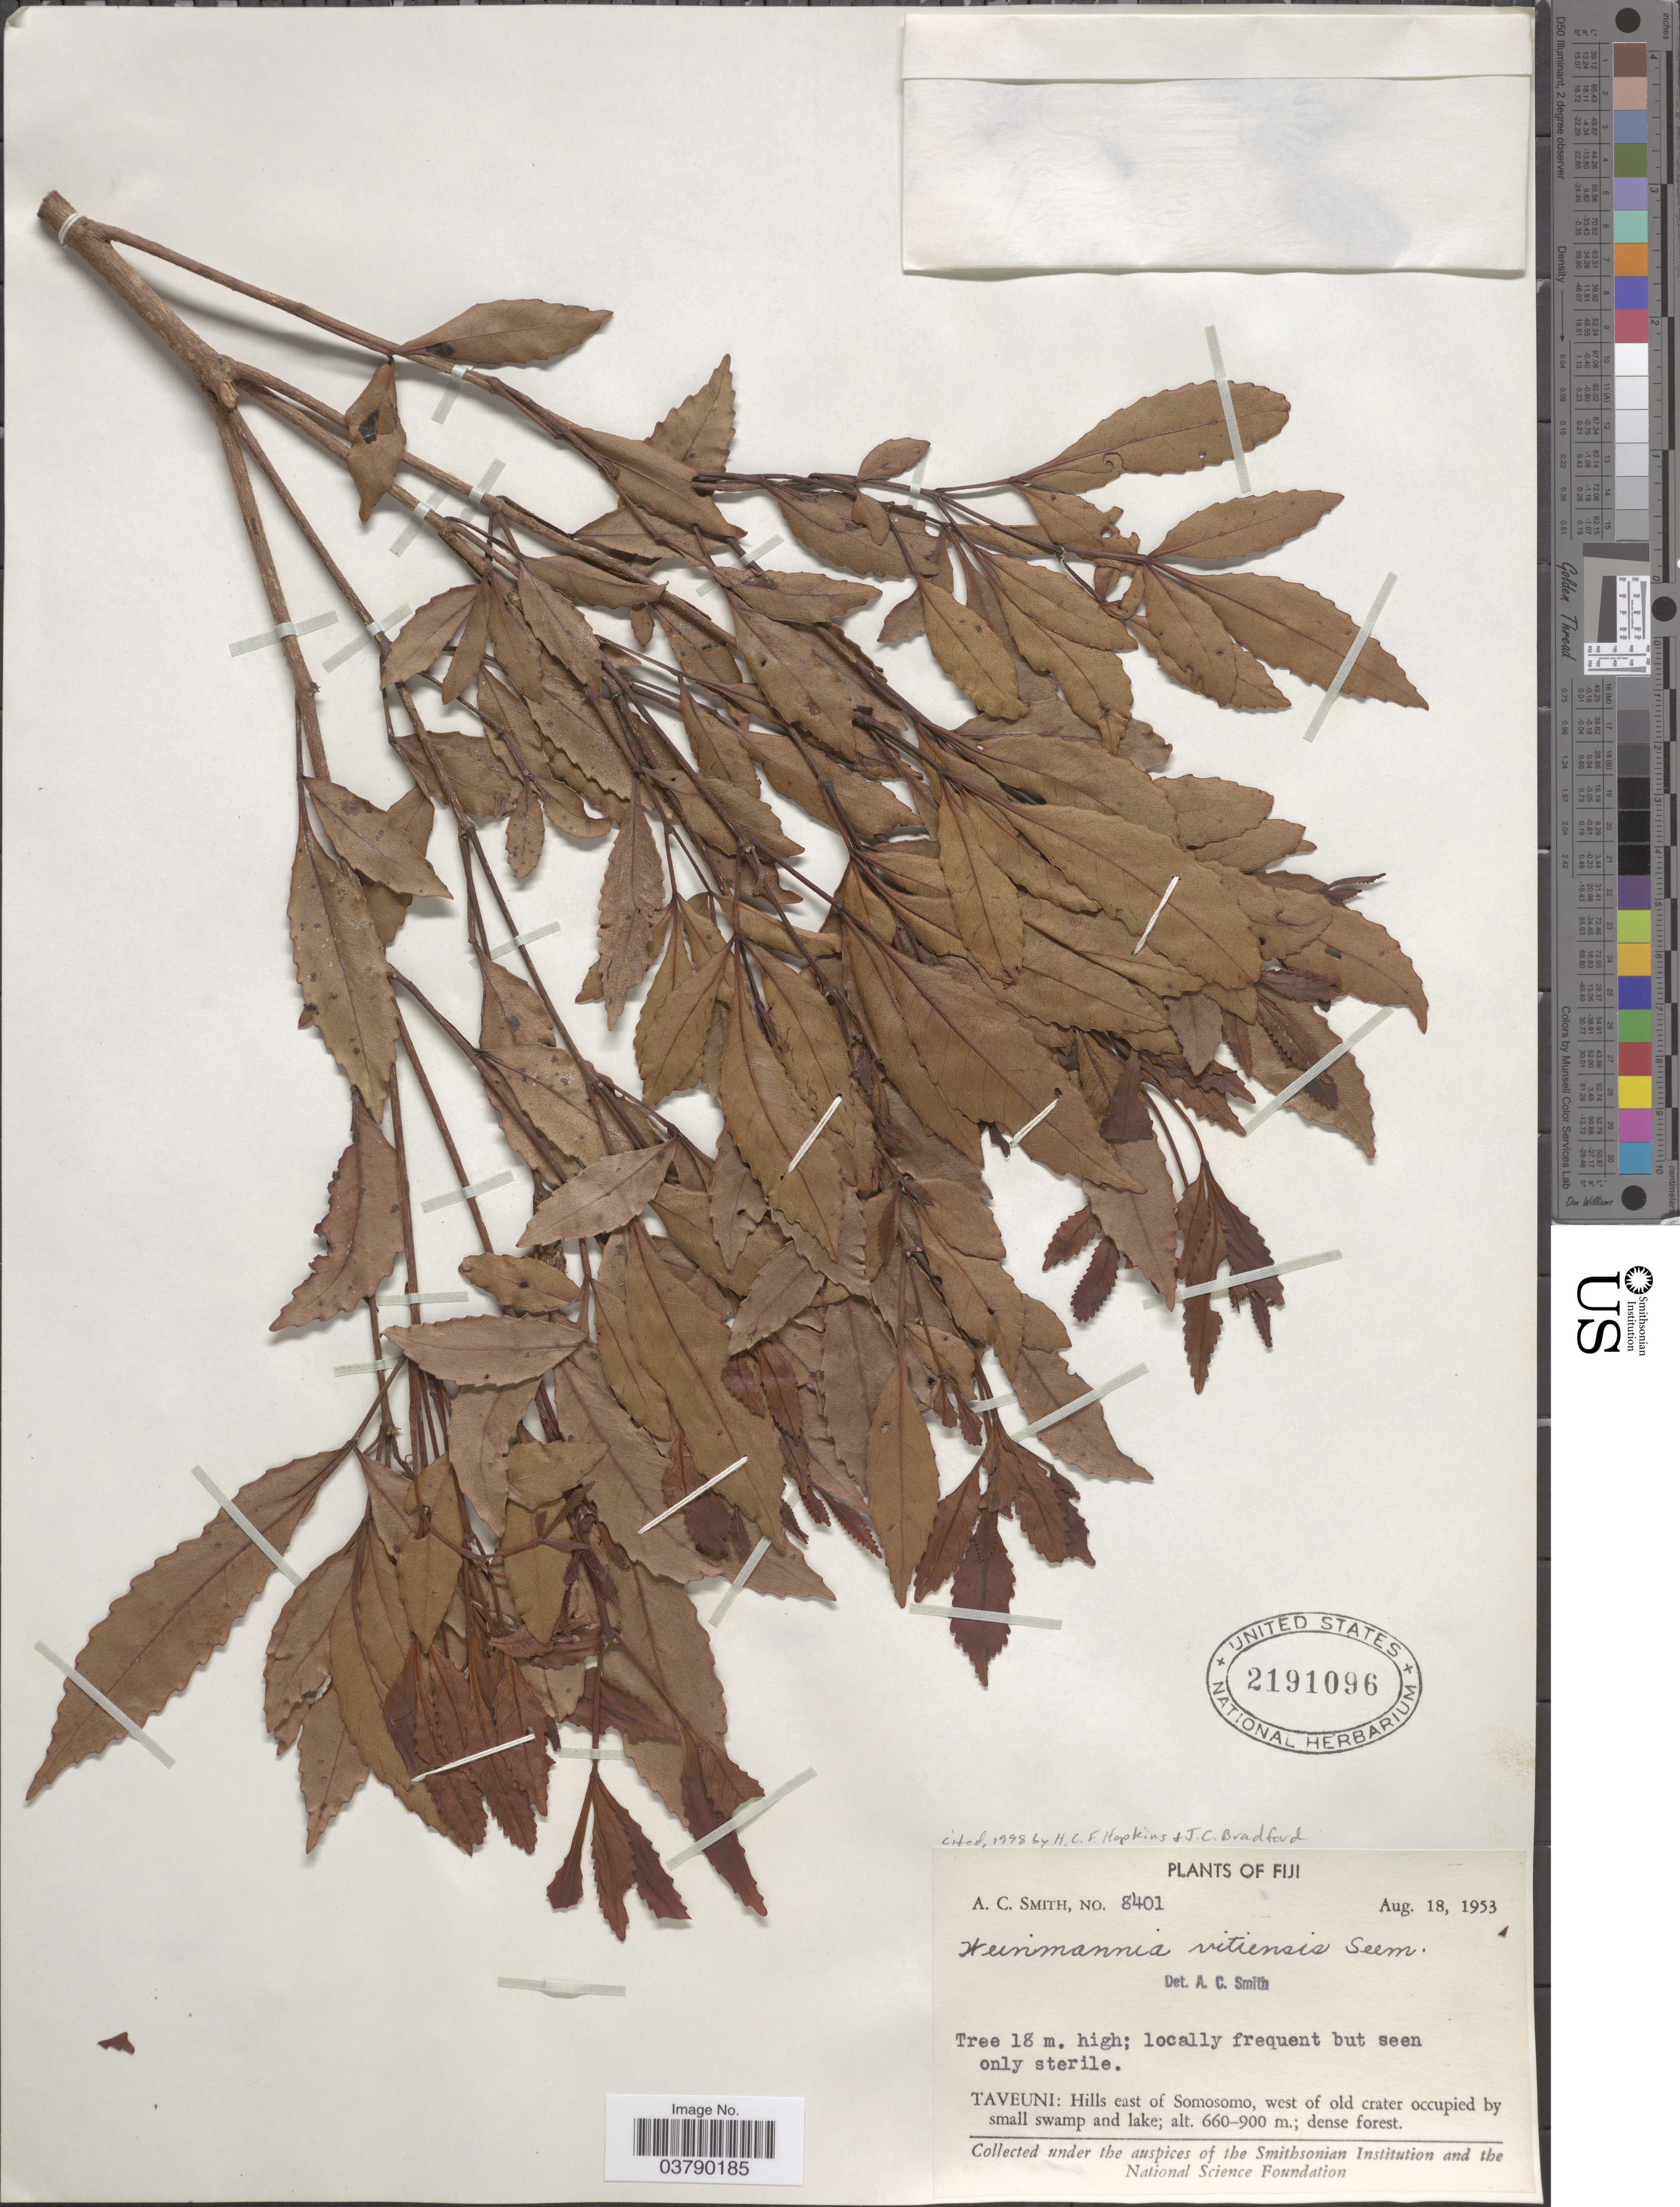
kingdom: Plantae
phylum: Tracheophyta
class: Magnoliopsida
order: Oxalidales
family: Cunoniaceae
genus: Pterophylla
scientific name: Pterophylla urdanetensis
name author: (Elmer) Pillon & H.C. Hopkins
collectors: A. C. Smith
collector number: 8401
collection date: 1953-08-18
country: Fiji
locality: Taveuni: Hills east of Somosomo, west of old crater occupied by small swamp and lake.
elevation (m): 660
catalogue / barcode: US 2191096